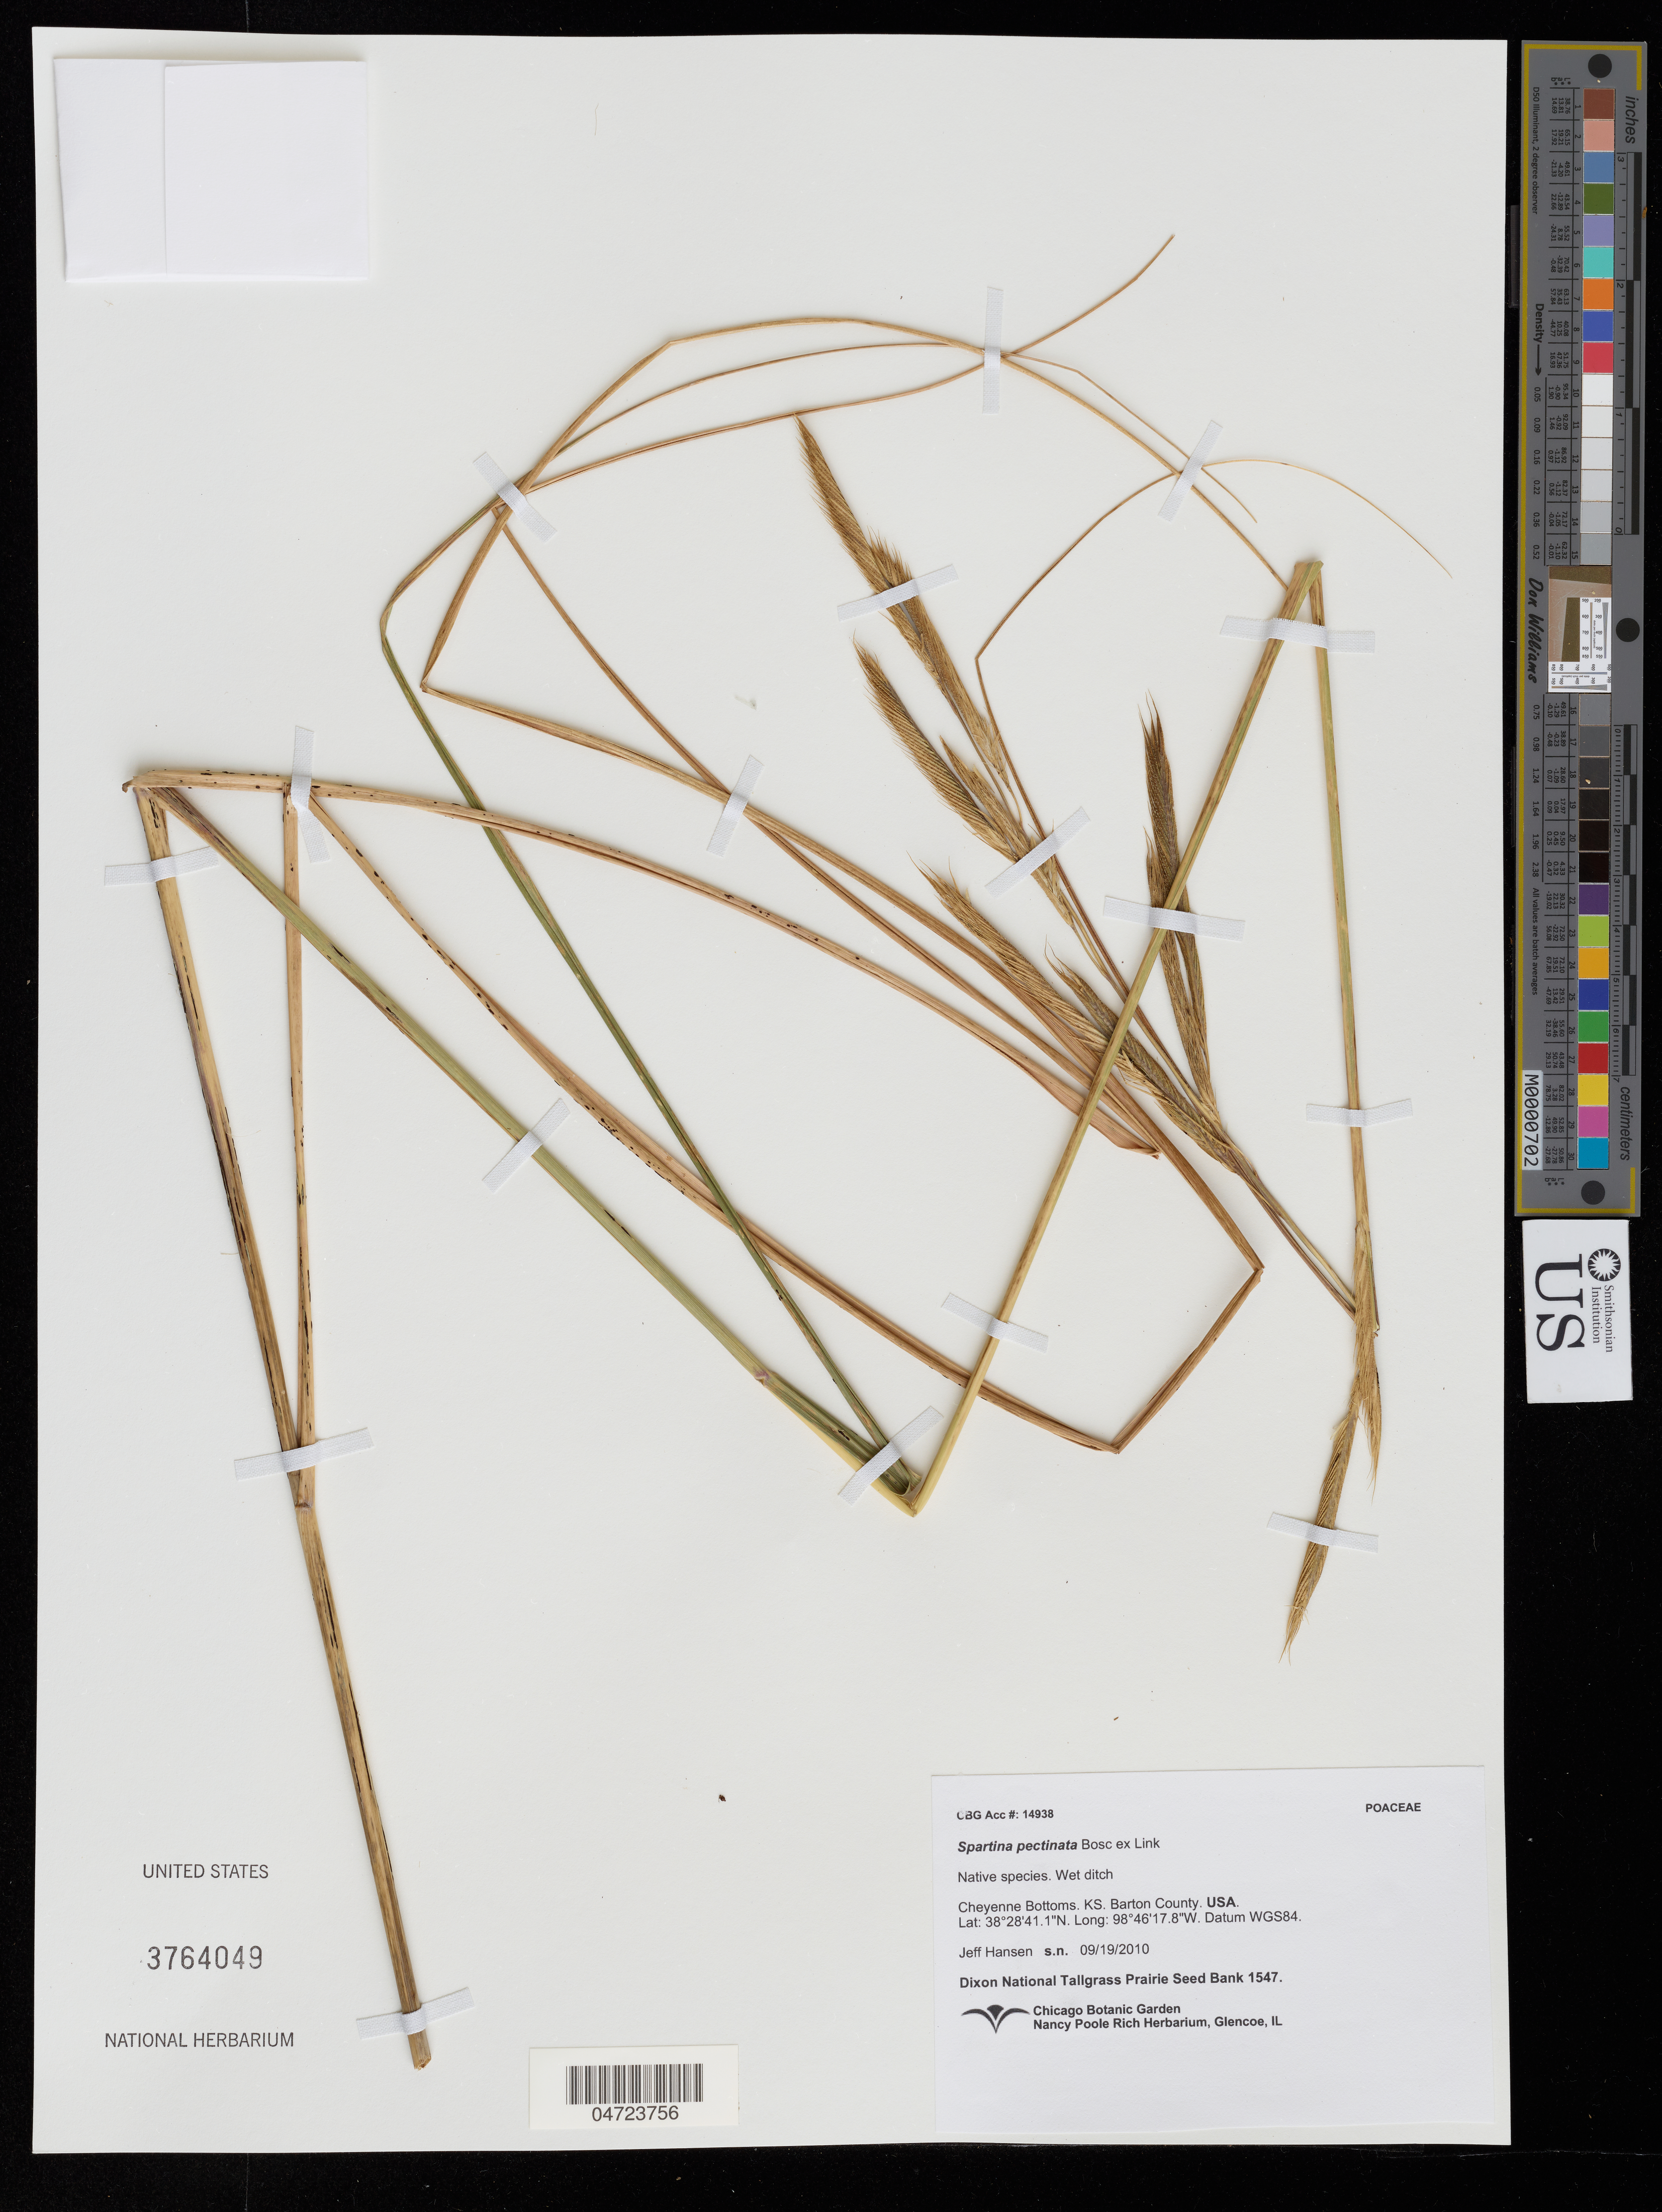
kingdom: Plantae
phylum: Tracheophyta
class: Liliopsida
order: Poales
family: Poaceae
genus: Spartina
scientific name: Spartina pectinata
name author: Link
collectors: J. Hansen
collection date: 2010-09-19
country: United States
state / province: Kansas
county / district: Barton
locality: Cheyenne Bottoms. Barton County.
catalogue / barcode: US 3764049